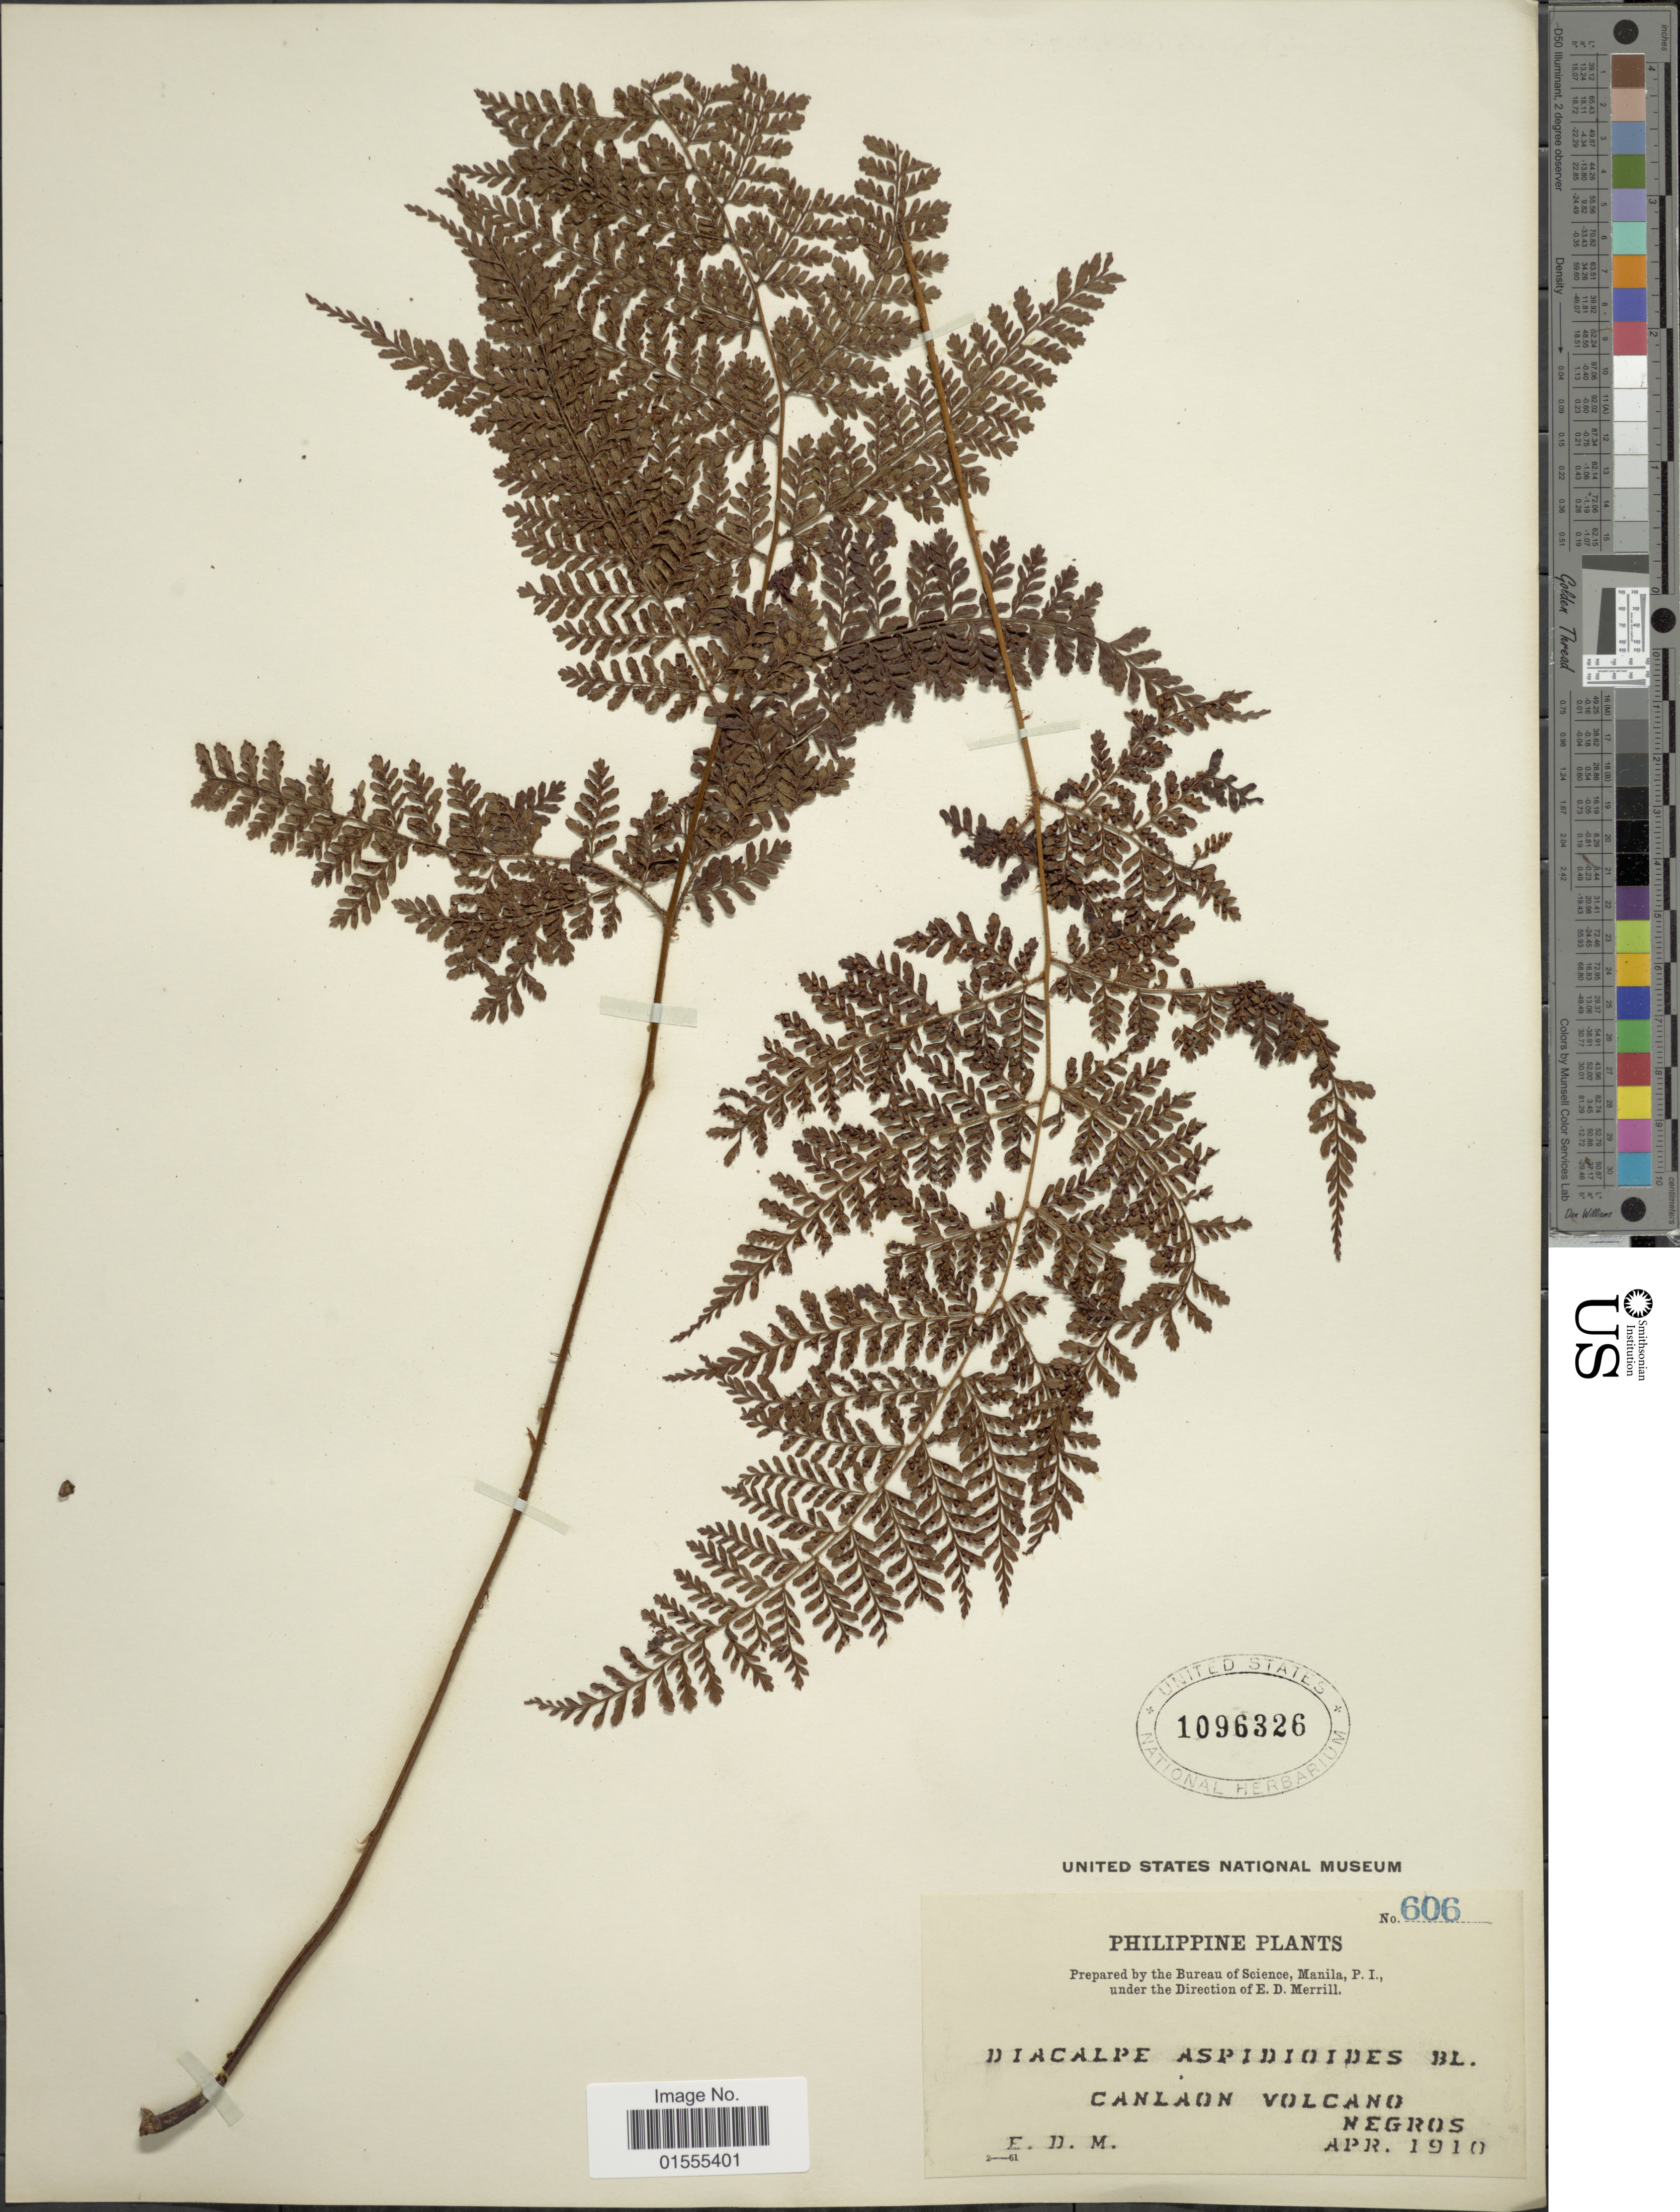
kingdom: Plantae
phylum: Tracheophyta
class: Polypodiopsida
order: Polypodiales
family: Dryopteridaceae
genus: Dryopteris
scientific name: Dryopteris pseudocaenopteris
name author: (Kunze) Li Bing Zhang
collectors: E. D. Merrill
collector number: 606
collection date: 1910-04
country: Philippines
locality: Canlaon Volcano, Negros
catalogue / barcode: US 1096326